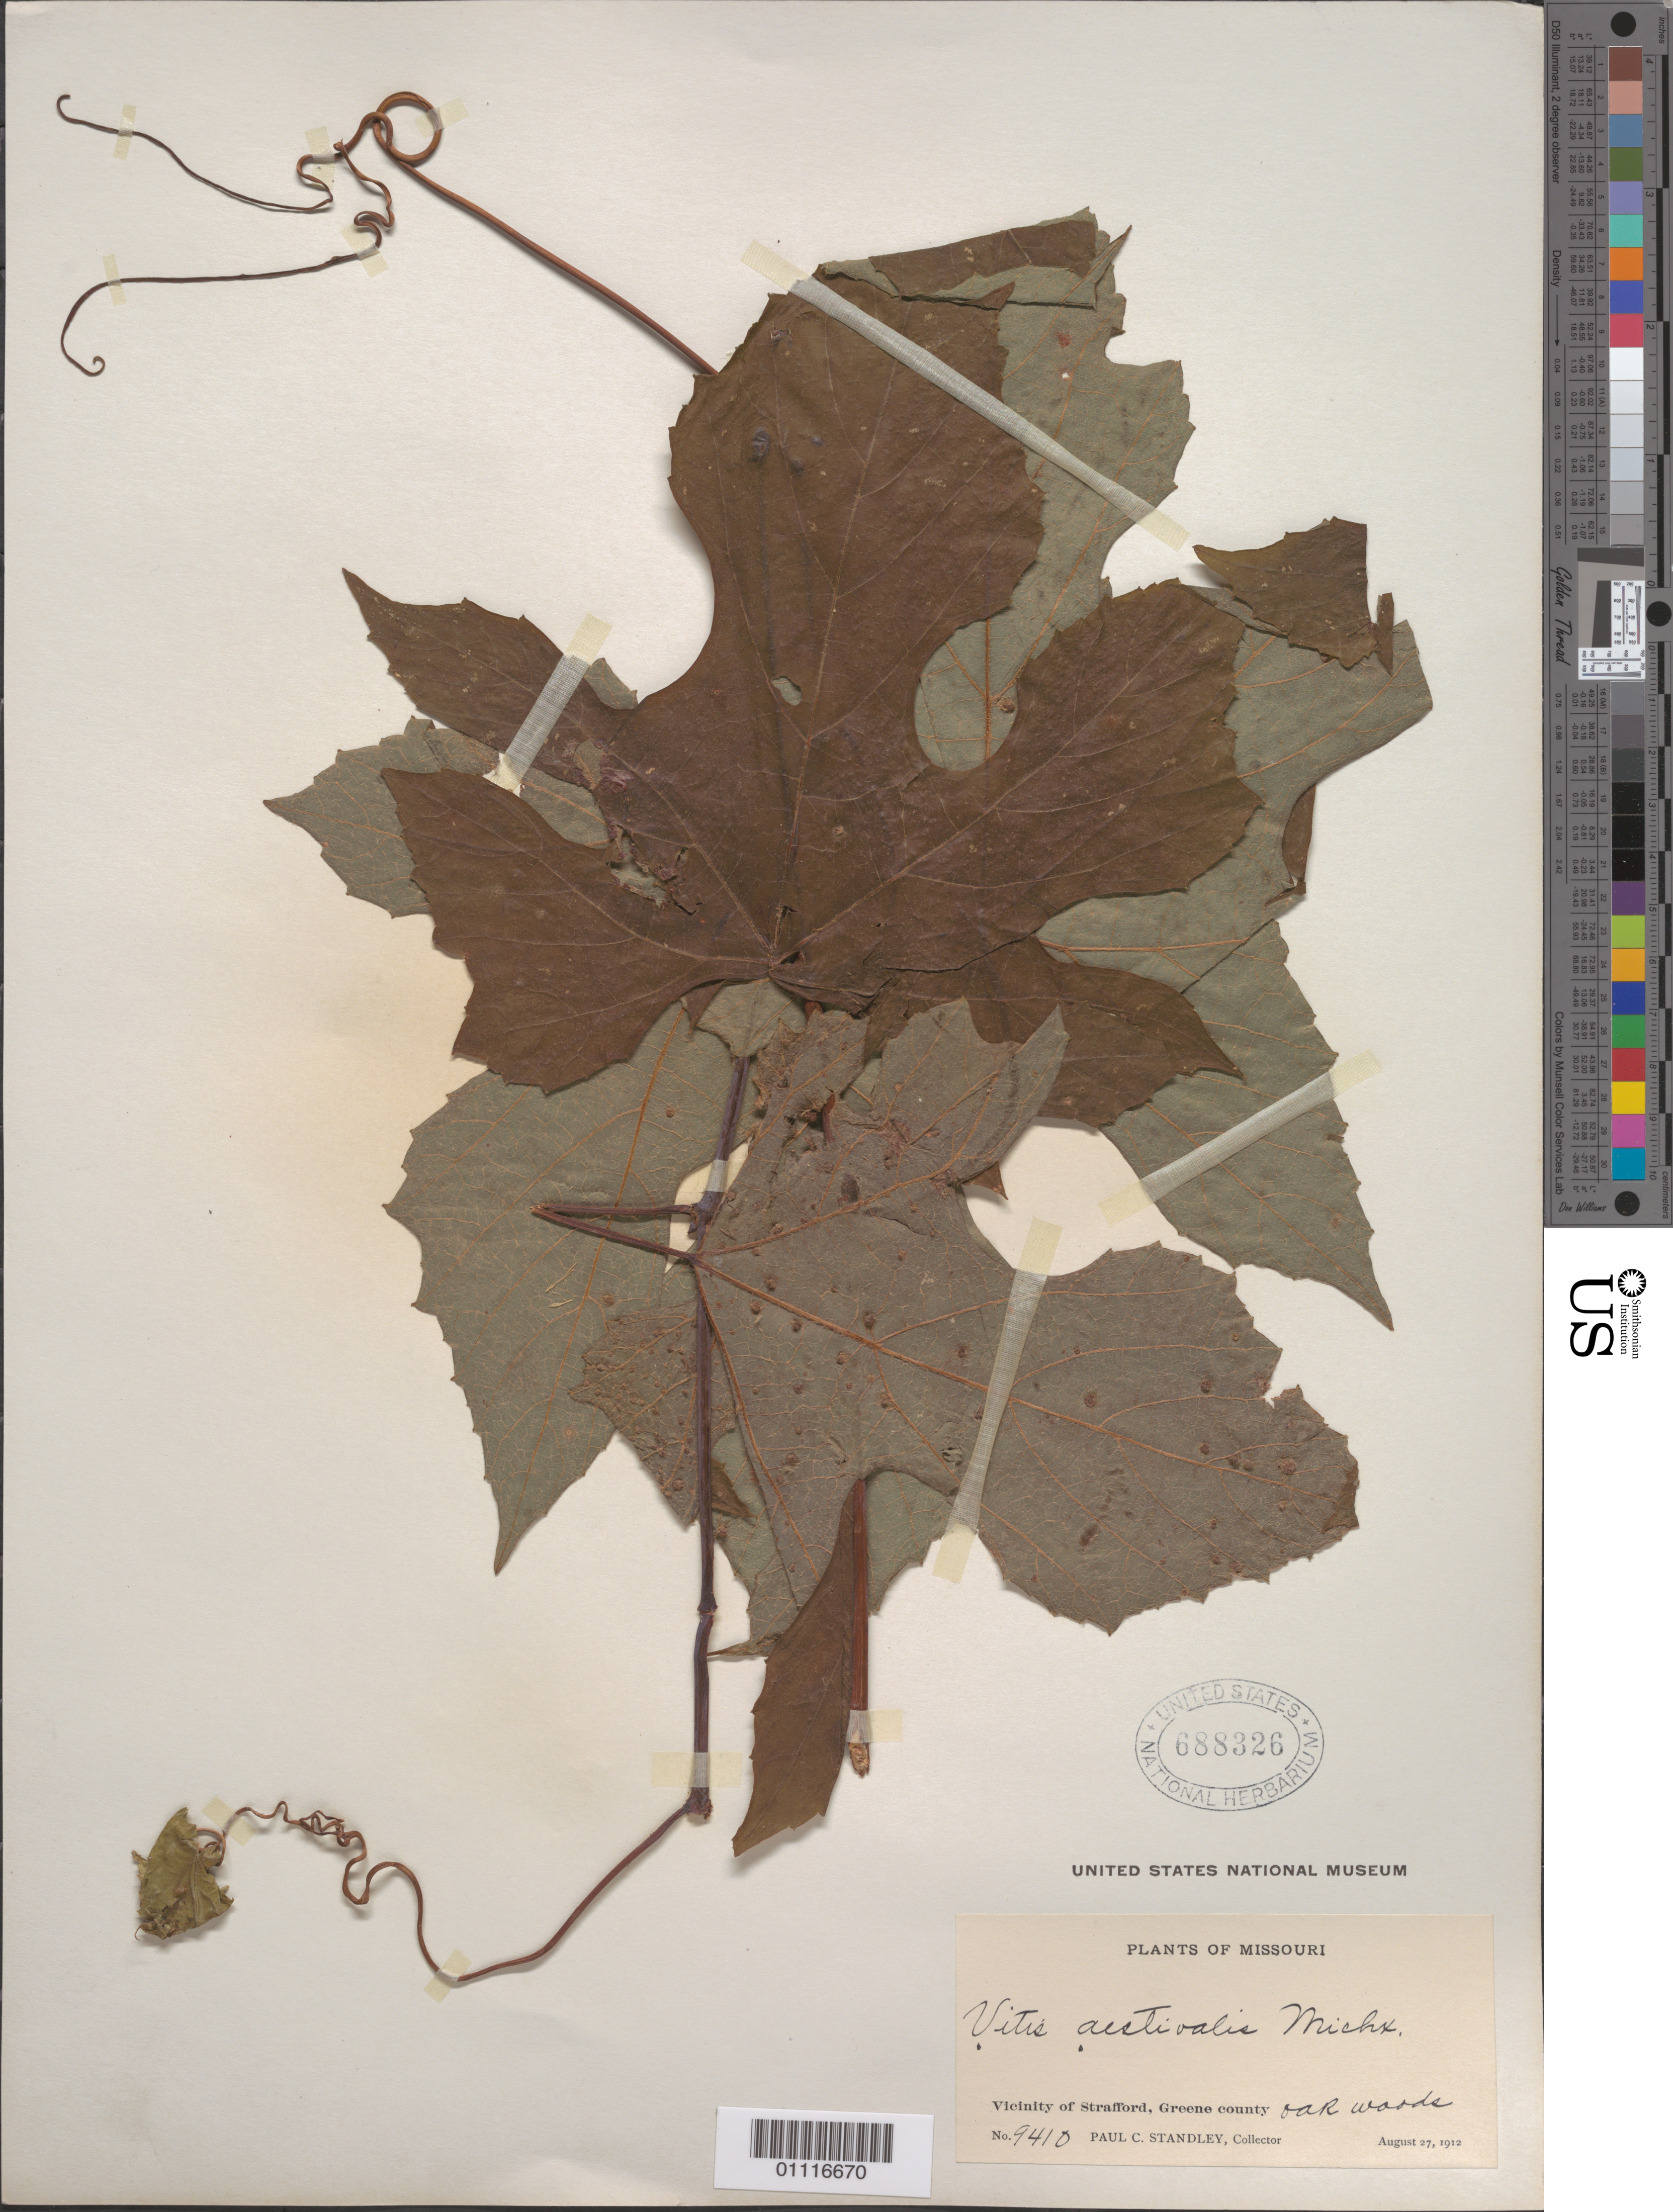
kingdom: Plantae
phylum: Tracheophyta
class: Magnoliopsida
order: Vitales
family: Vitaceae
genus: Vitis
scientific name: Vitis aestivalis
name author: Michx.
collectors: P. C. Standley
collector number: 9410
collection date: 1912-08-27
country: United States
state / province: Missouri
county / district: Greene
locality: Vicinity of Strafford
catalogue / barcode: US 688326